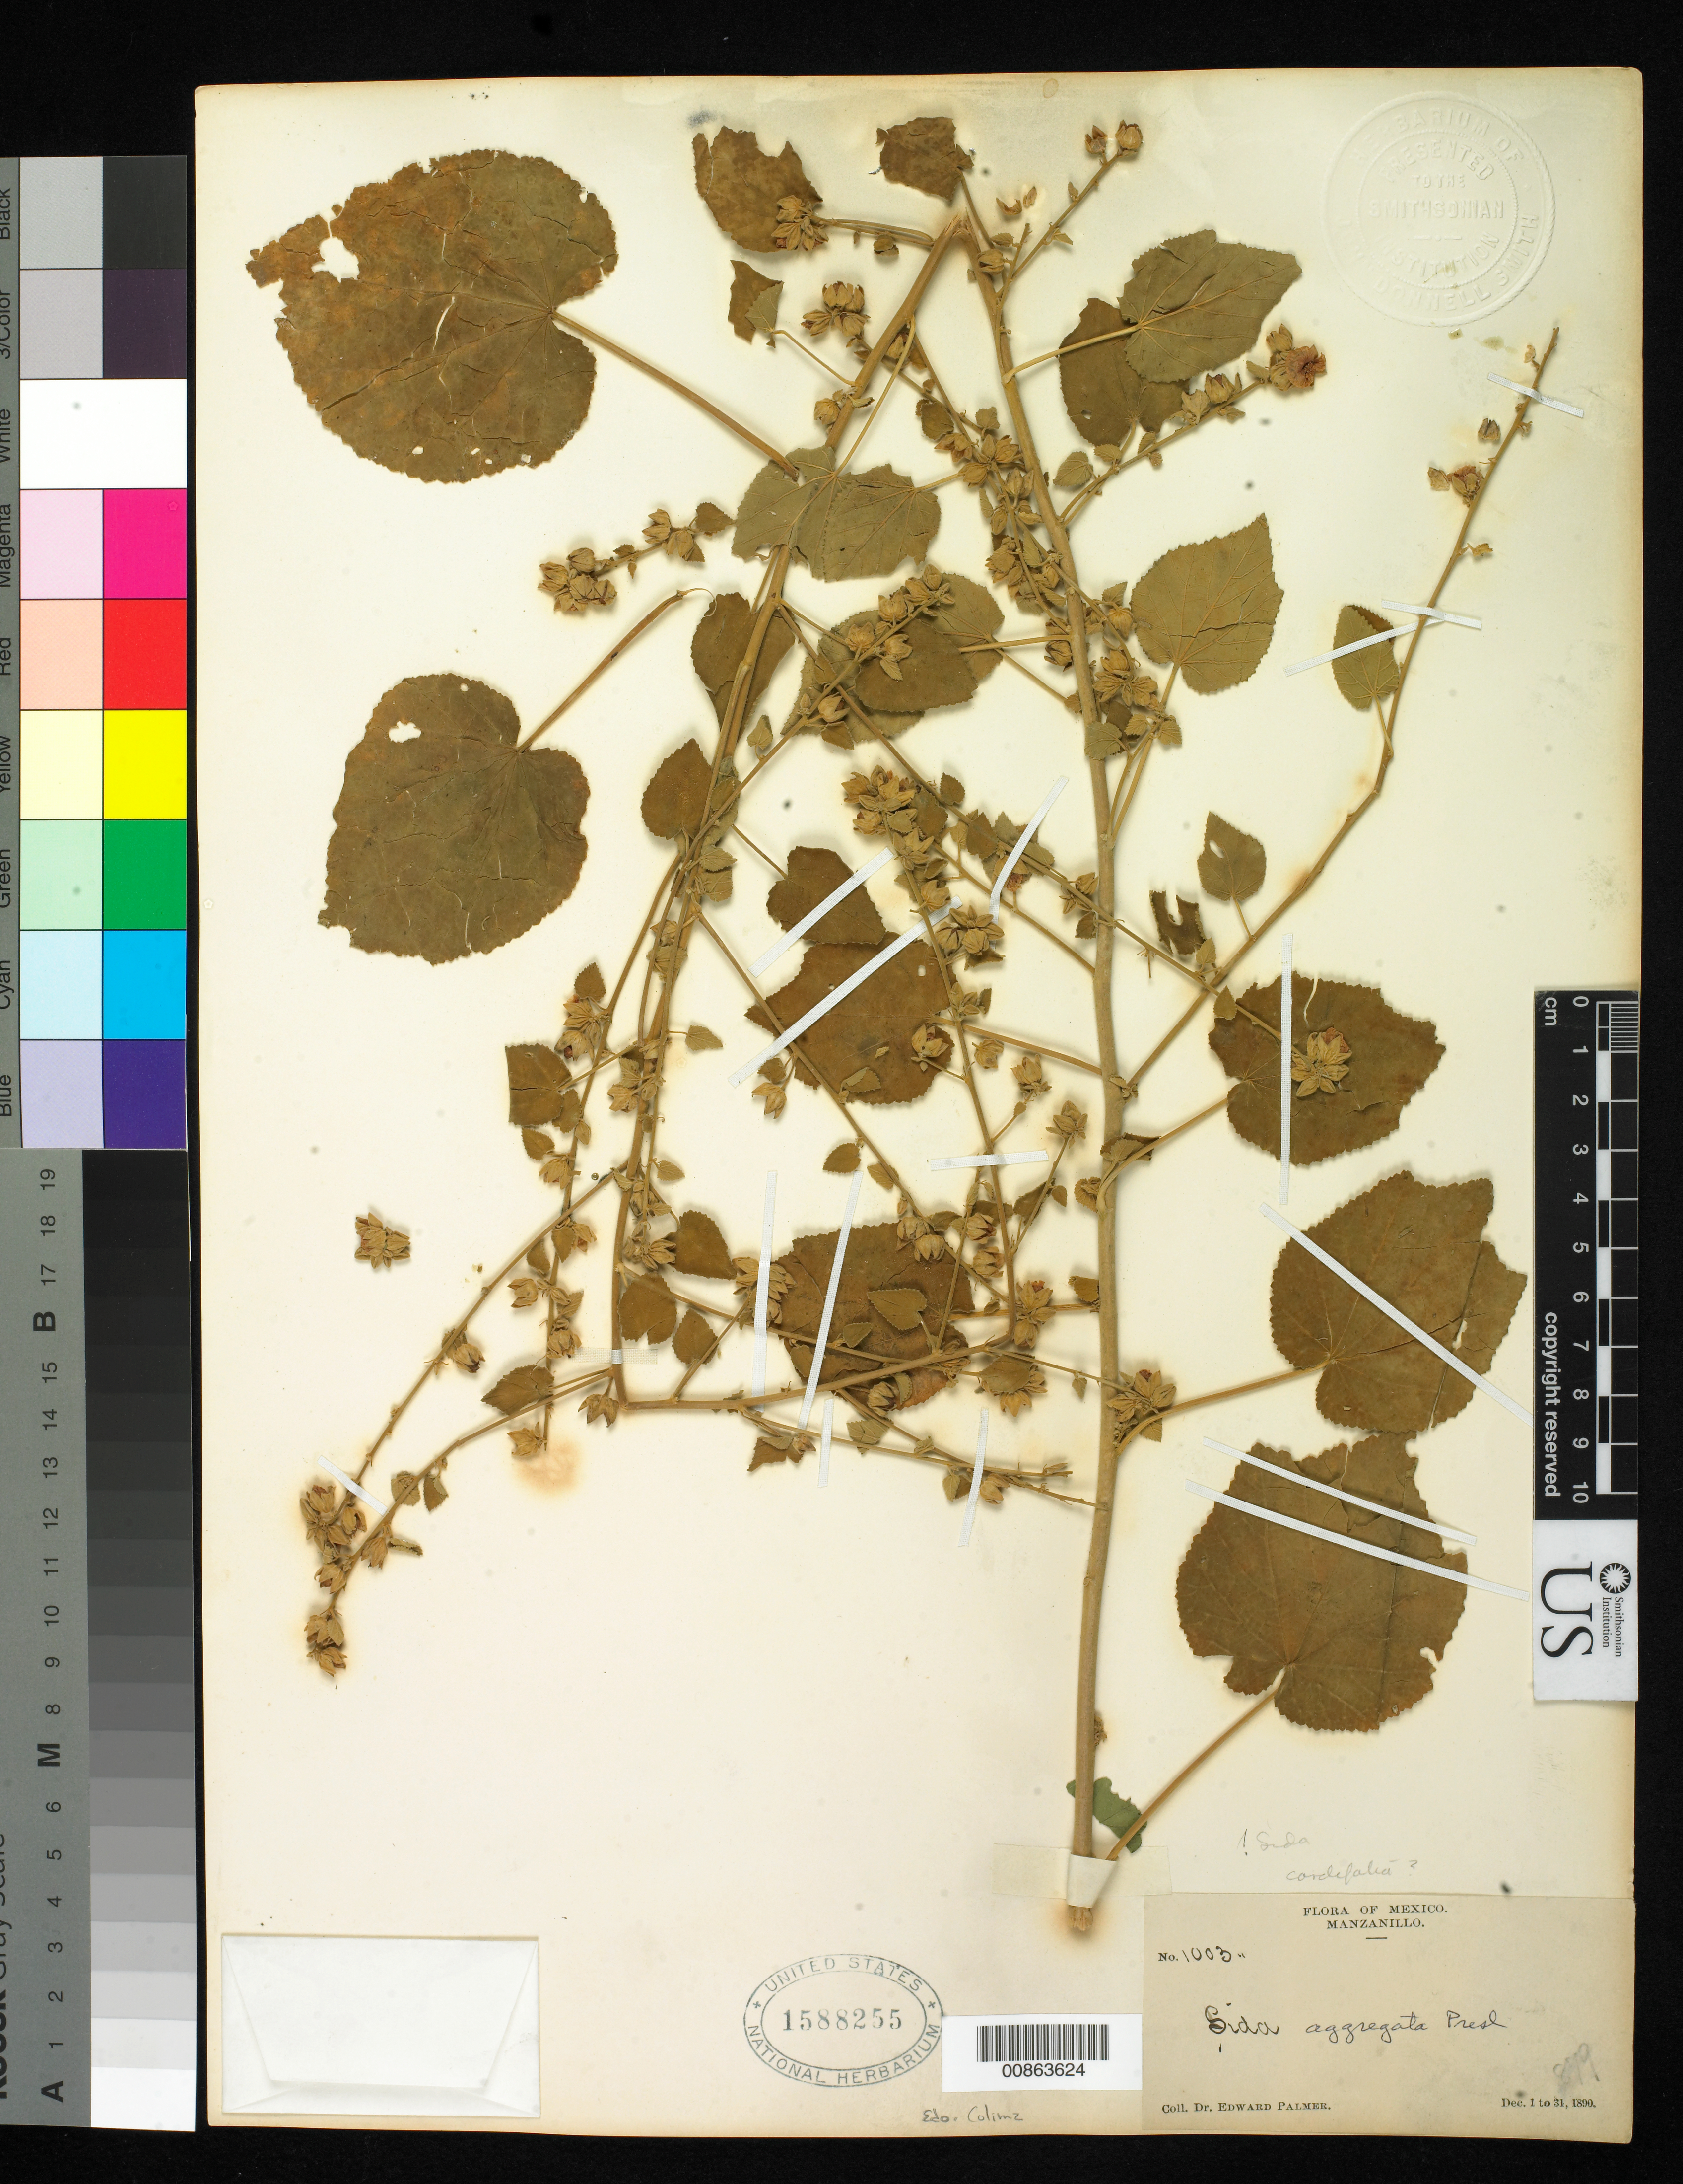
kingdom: Plantae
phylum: Tracheophyta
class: Magnoliopsida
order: Malvales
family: Malvaceae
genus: Sida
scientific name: Sida aggregata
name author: C. Presl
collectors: E. Palmer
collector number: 1003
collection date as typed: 01 Dec 1890 to 31 Dec 1890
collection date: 1890-12-01/1890-12-31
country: Mexico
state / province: Colima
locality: Manzanillo, Colima.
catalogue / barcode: US 1588255